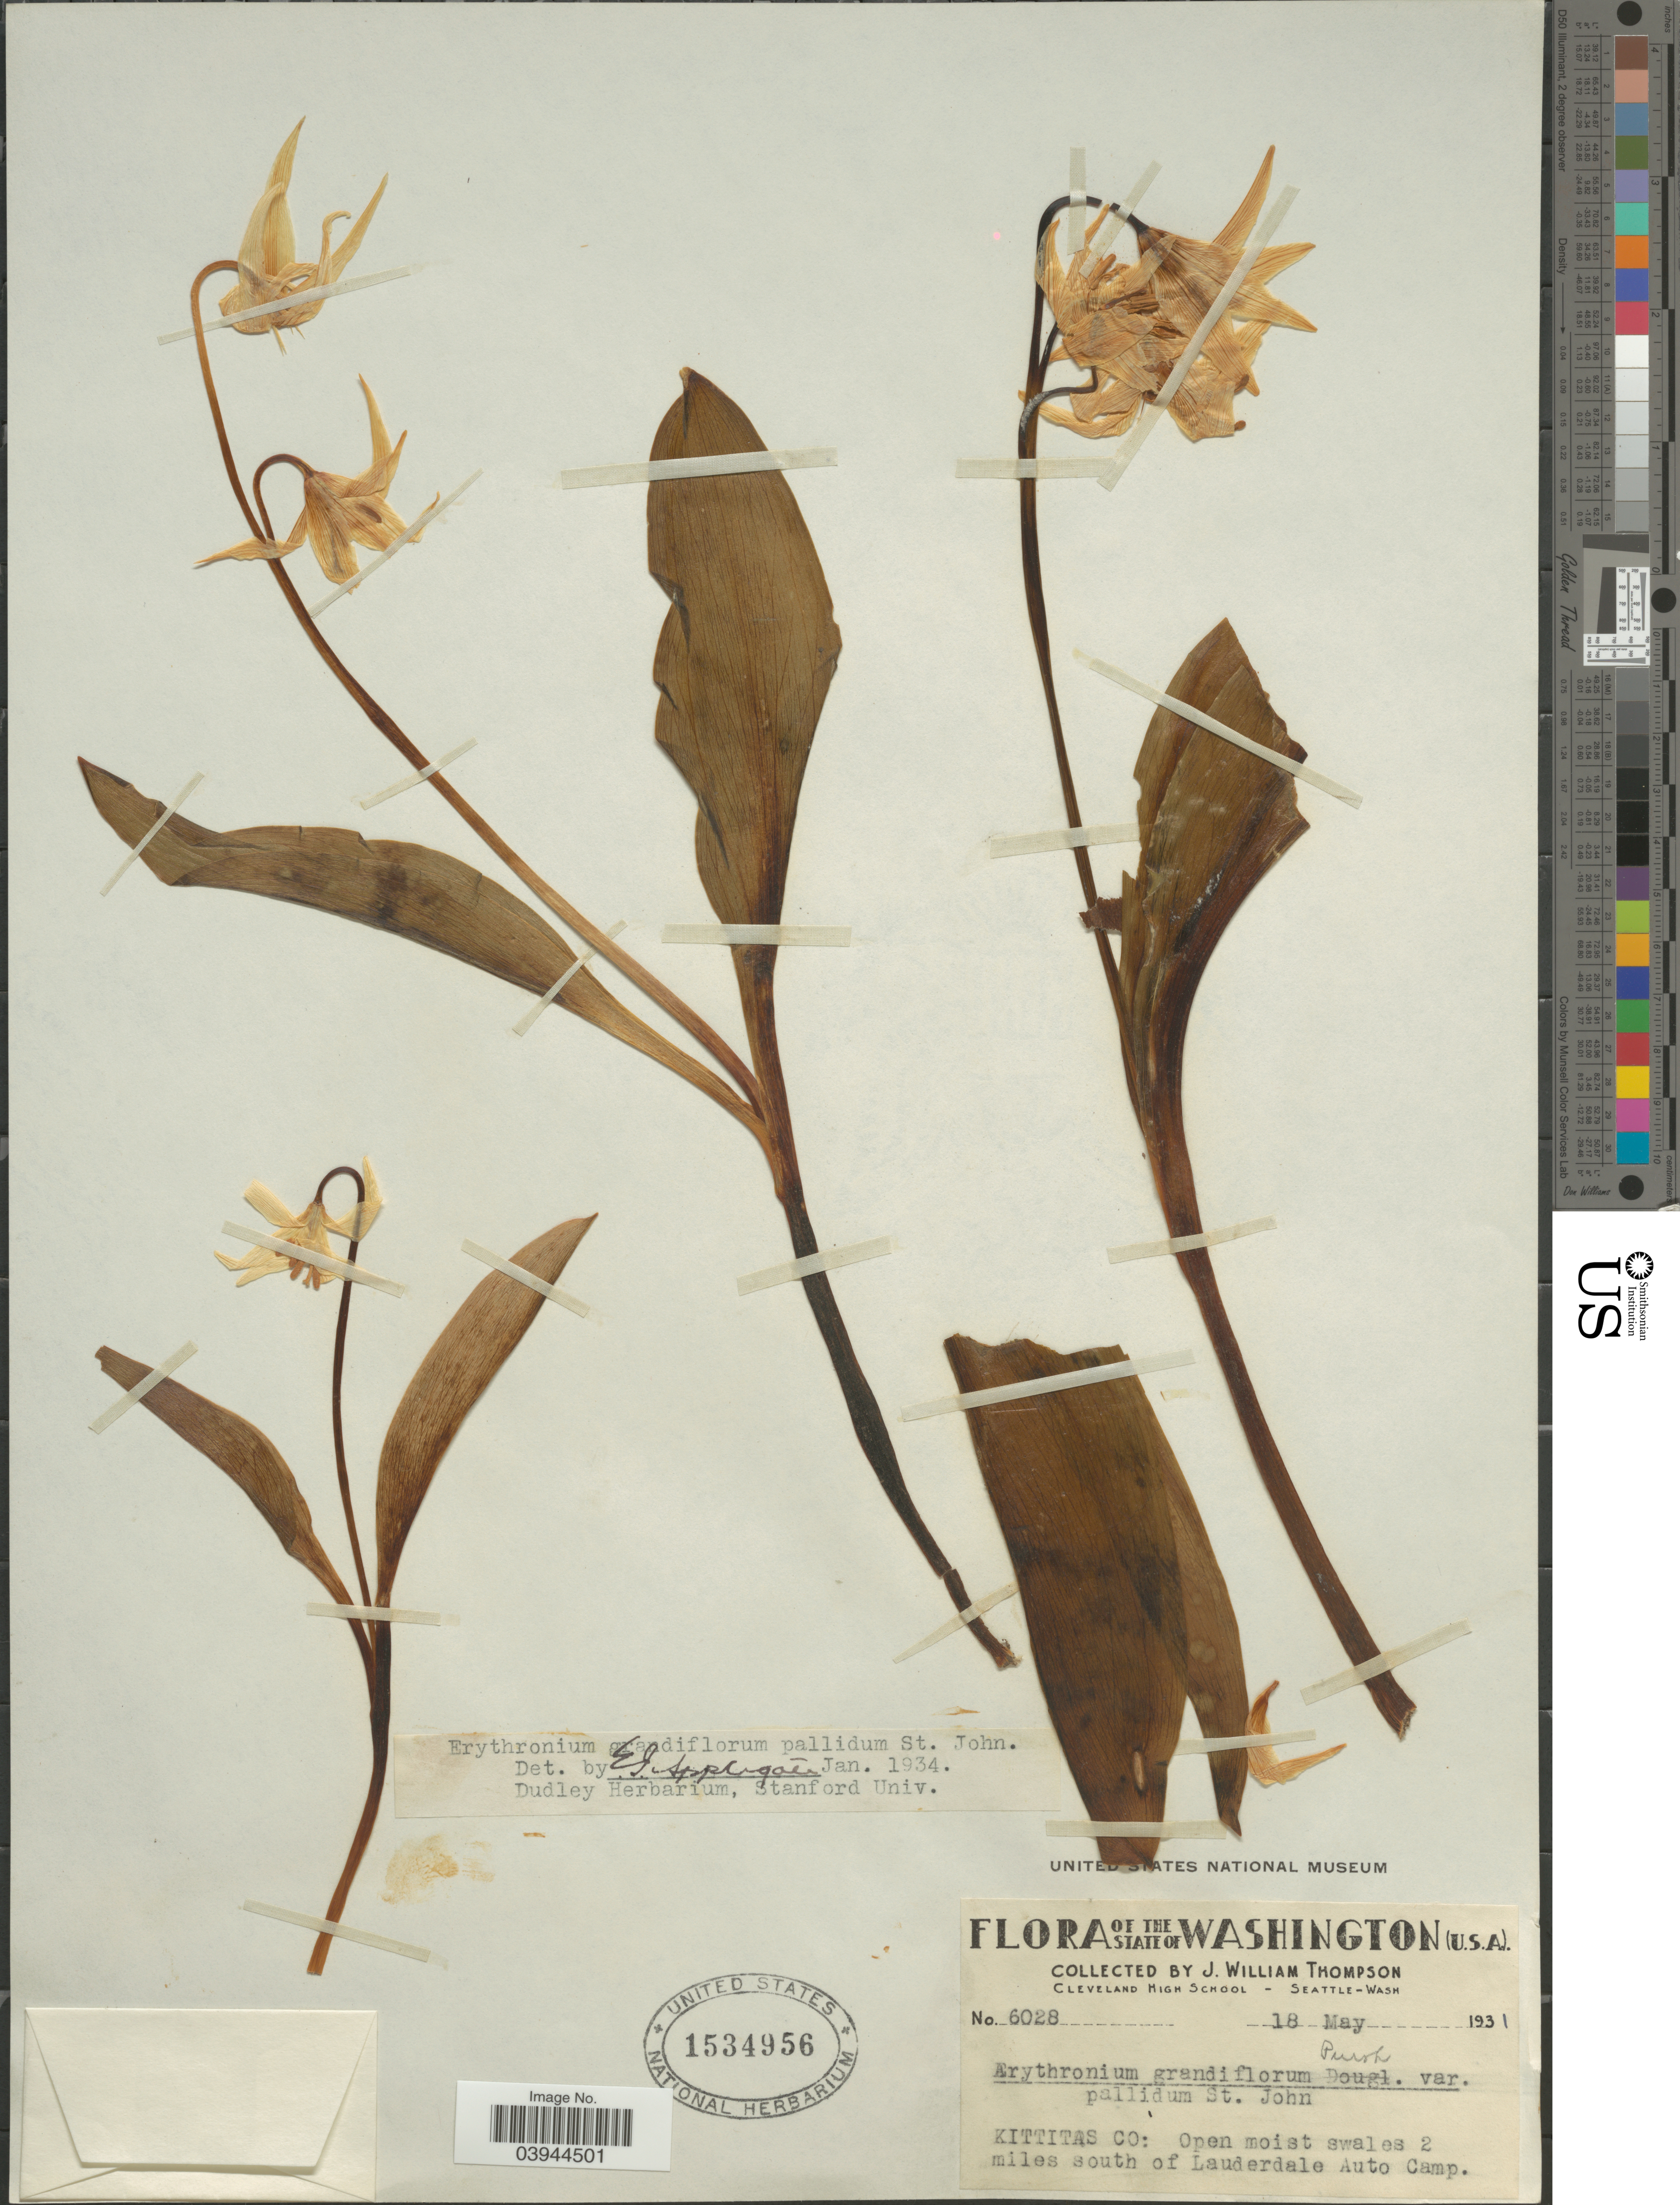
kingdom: Plantae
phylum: Tracheophyta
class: Liliopsida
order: Liliales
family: Liliaceae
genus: Erythronium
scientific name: Erythronium grandiflorum var. pallidum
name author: H. St. John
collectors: J. W. Thompson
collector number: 6028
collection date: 1931-05-18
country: United States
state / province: Washington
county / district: Kittitas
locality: Kittitas Co: Open moist swales 2 miles south of Lauderdale Auto Camp.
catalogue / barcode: US 1534956